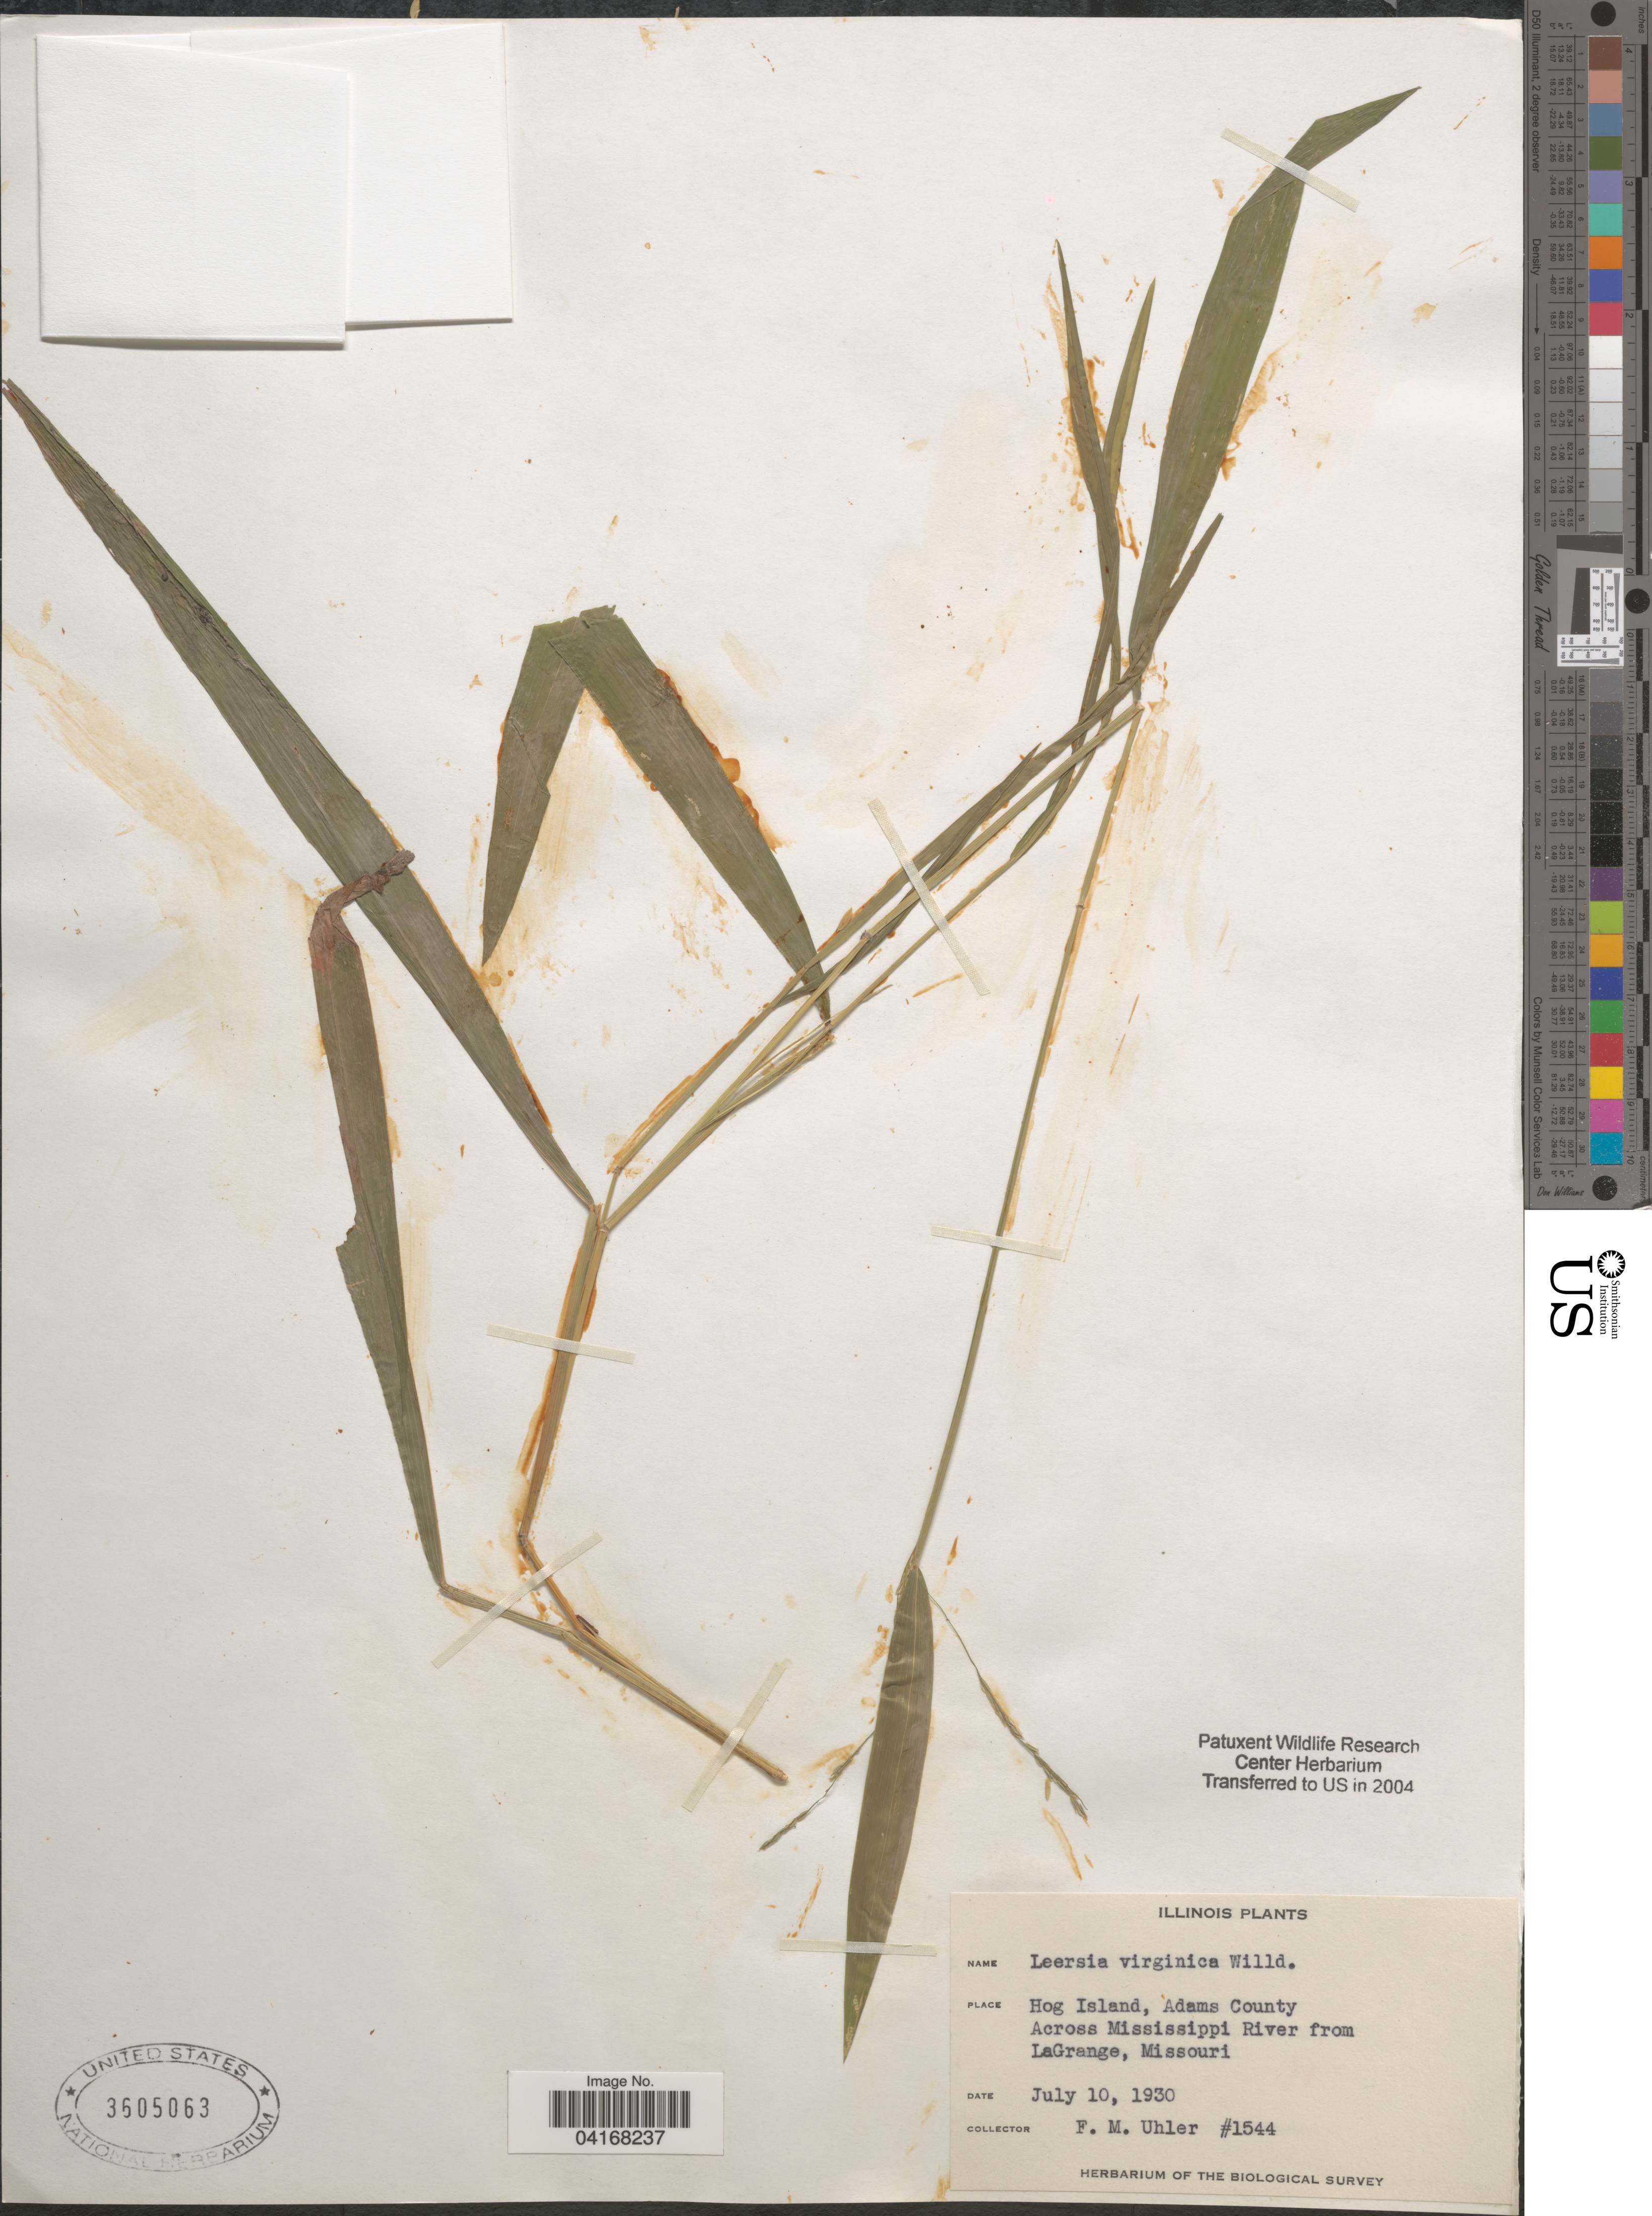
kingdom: Plantae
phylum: Tracheophyta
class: Liliopsida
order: Poales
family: Poaceae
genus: Leersia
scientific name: Leersia virginica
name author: Willd.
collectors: F. M. Uhler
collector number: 1544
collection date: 1930-07-10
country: United States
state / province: Illinois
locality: Hog Island, Adams County. Across Mississippi River from LaGrange, Missouri. The Biological Survey.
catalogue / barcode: US 3605063